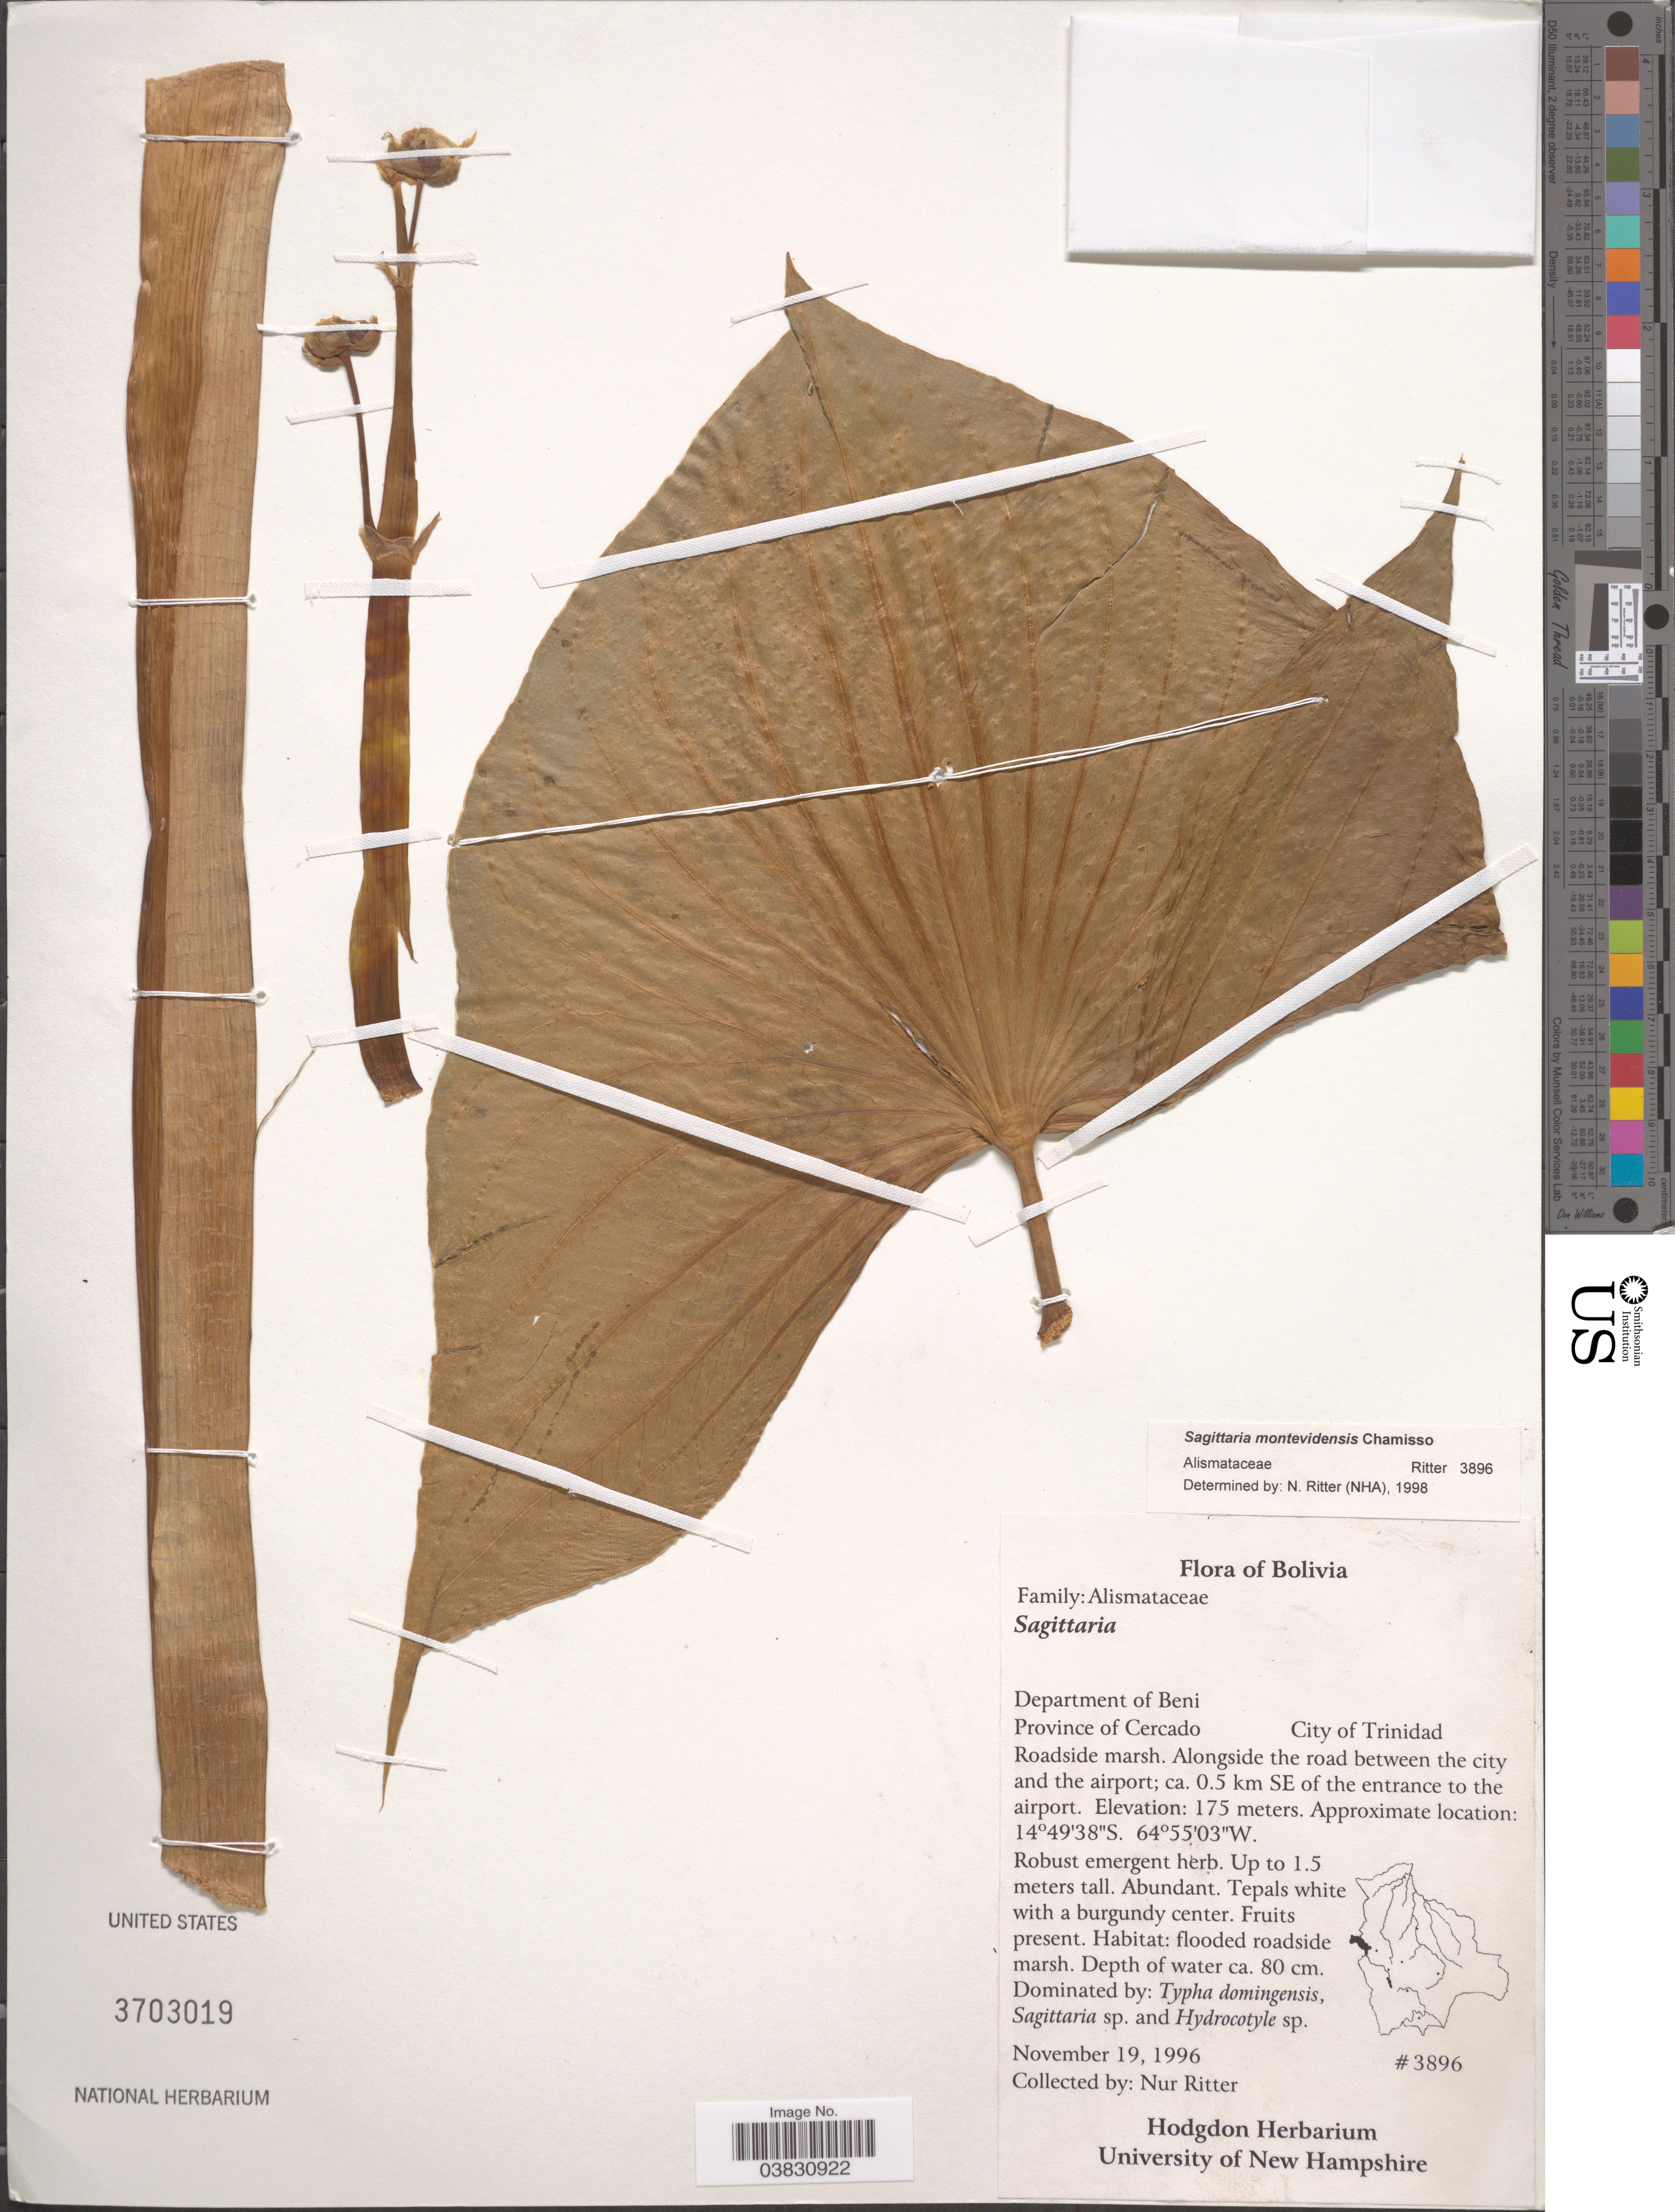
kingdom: Plantae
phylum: Tracheophyta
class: Liliopsida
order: Alismatales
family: Alismataceae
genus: Sagittaria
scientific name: Sagittaria montevidensis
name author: Cham. & Schltdl.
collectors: N. Ritter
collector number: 3896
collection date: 1996-11-19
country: Bolivia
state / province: Beni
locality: Department of Beni. Province of Cercado. City of Trinidad. Roadside marsh. Alongside the road between the city and the airport; ca. 0.5 km SE of the entrance to the airport.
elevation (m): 175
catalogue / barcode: US 3703019